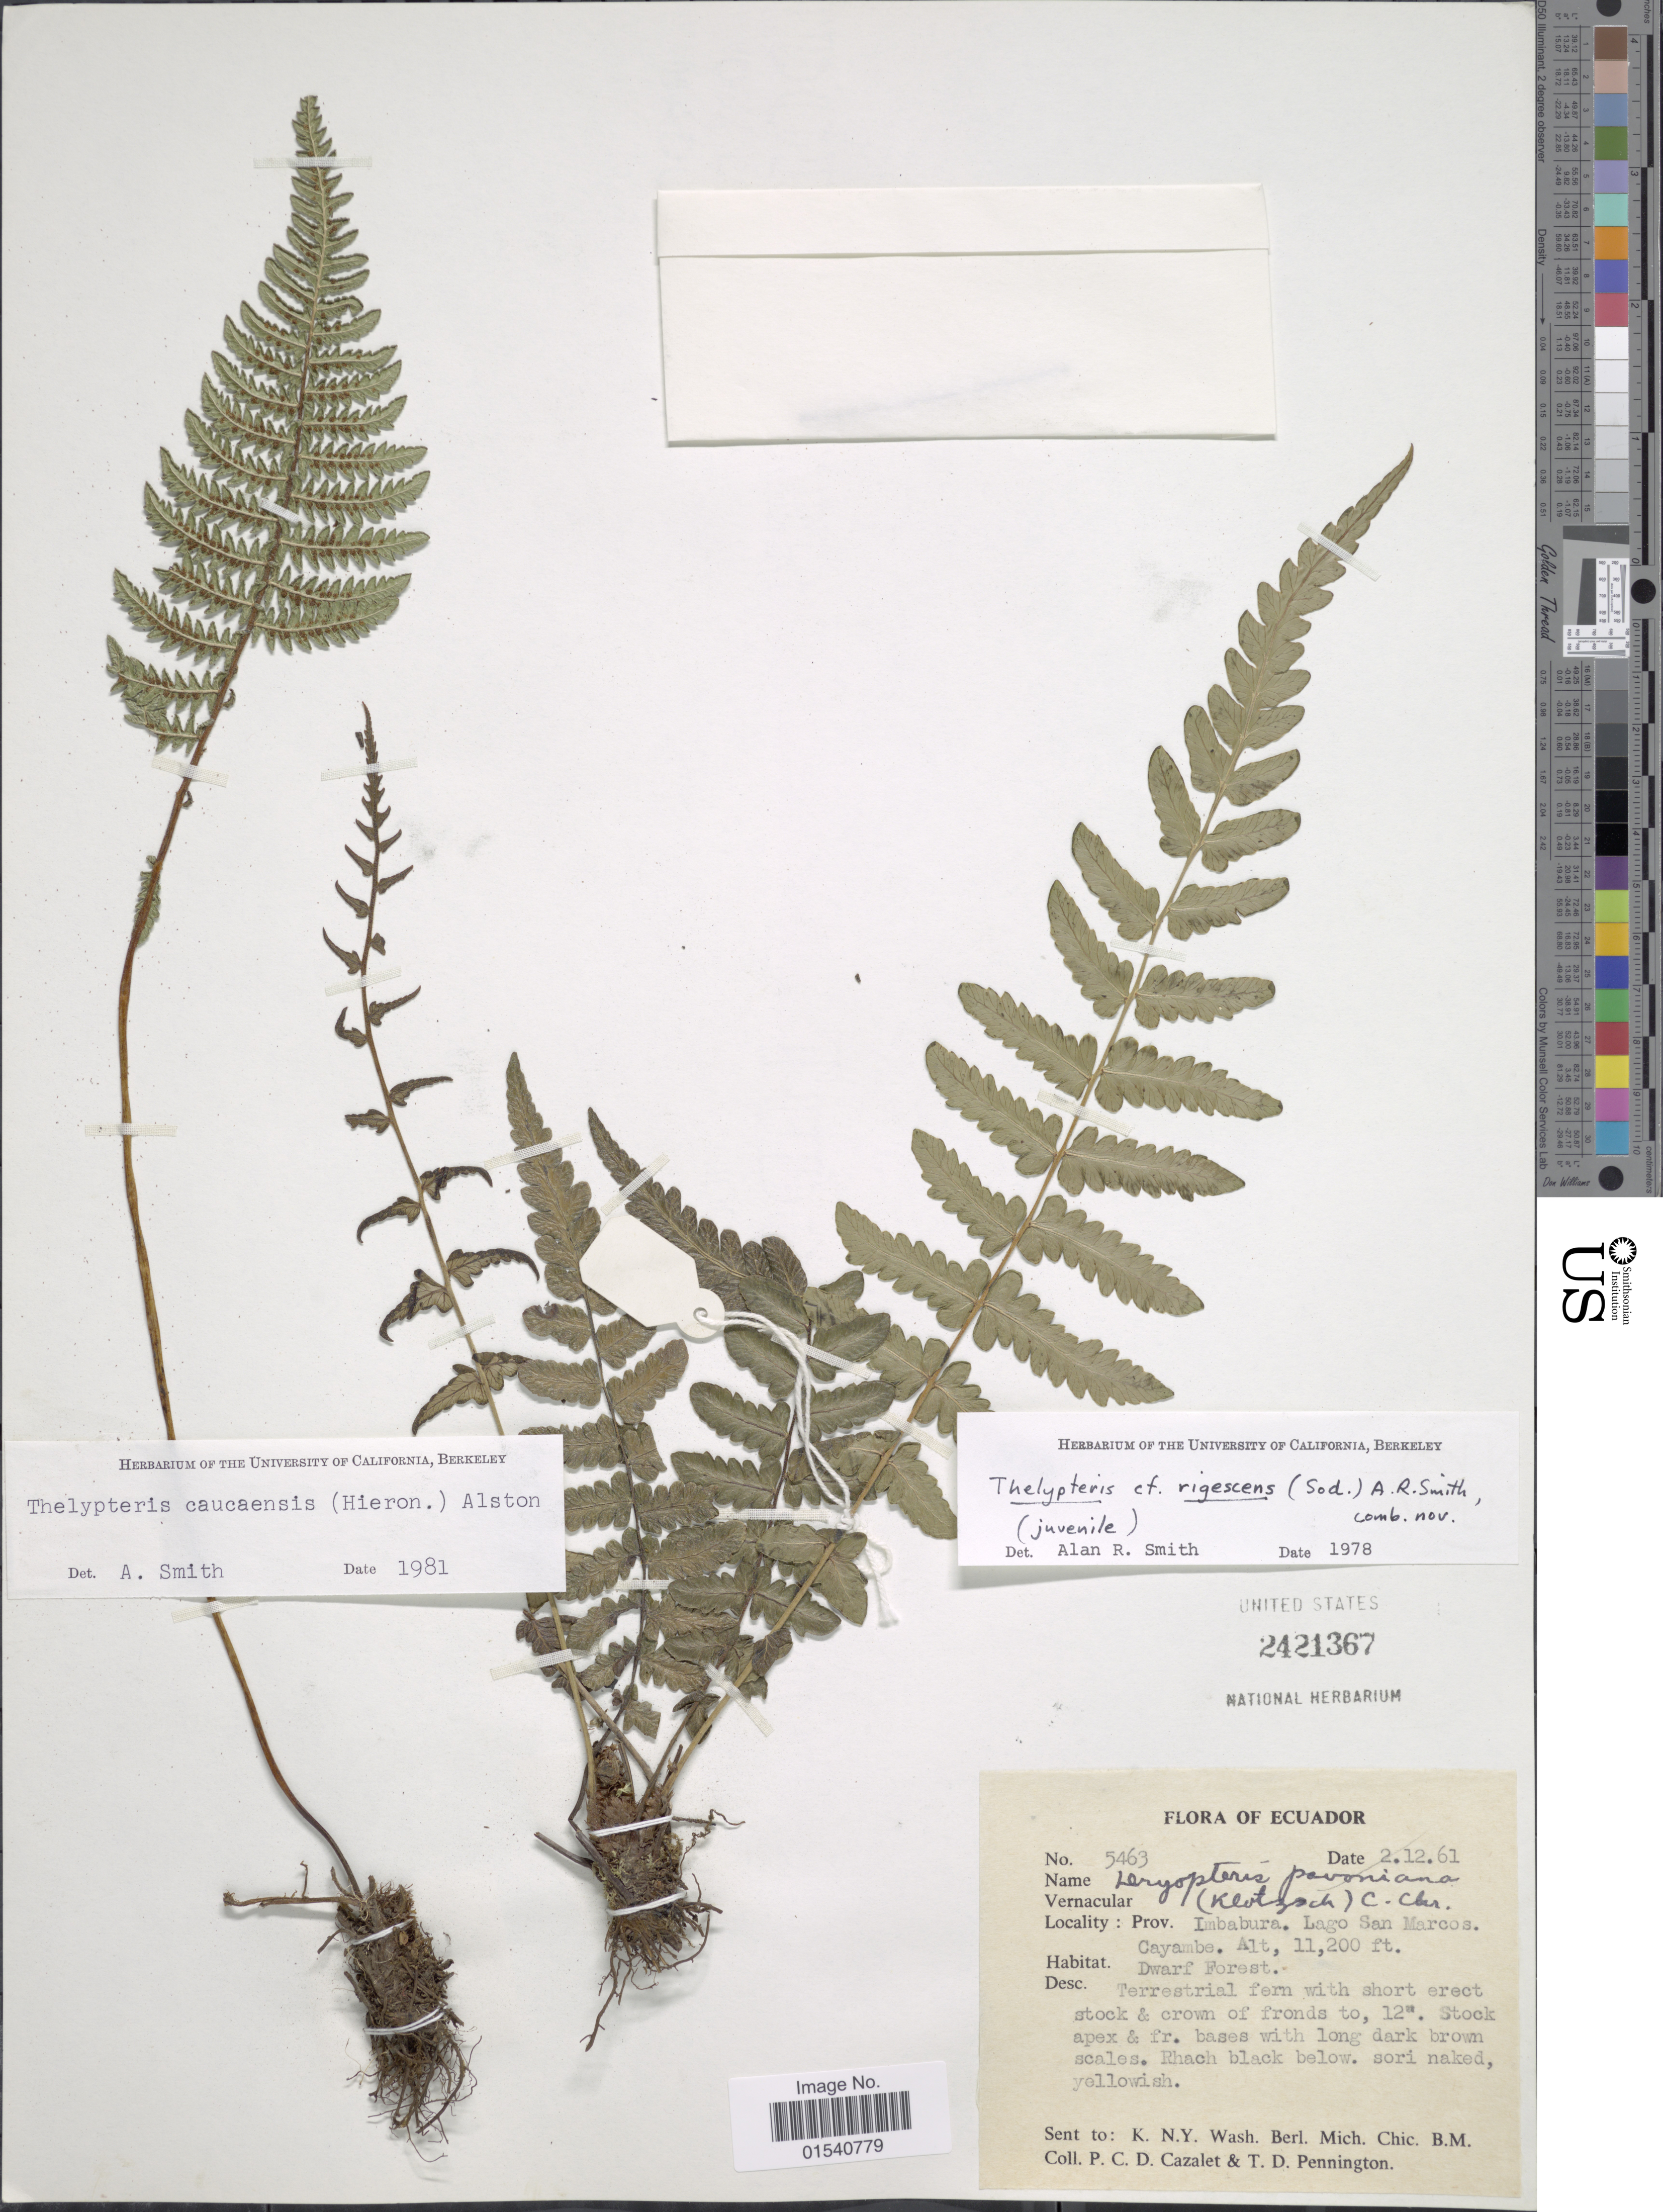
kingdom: Plantae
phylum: Tracheophyta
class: Polypodiopsida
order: Polypodiales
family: Thelypteridaceae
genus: Amauropelta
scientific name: Amauropelta rigescens (Sodiro) comb. nov., ined 2015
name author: (Sodiro)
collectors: P. C. D. Cazalet & T. D. Pennington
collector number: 5463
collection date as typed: Transcribed d/m/y: 2/12/61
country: Ecuador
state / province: Imbabura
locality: Lago San Marcos. Cayambe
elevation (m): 3414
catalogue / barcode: US 2421367